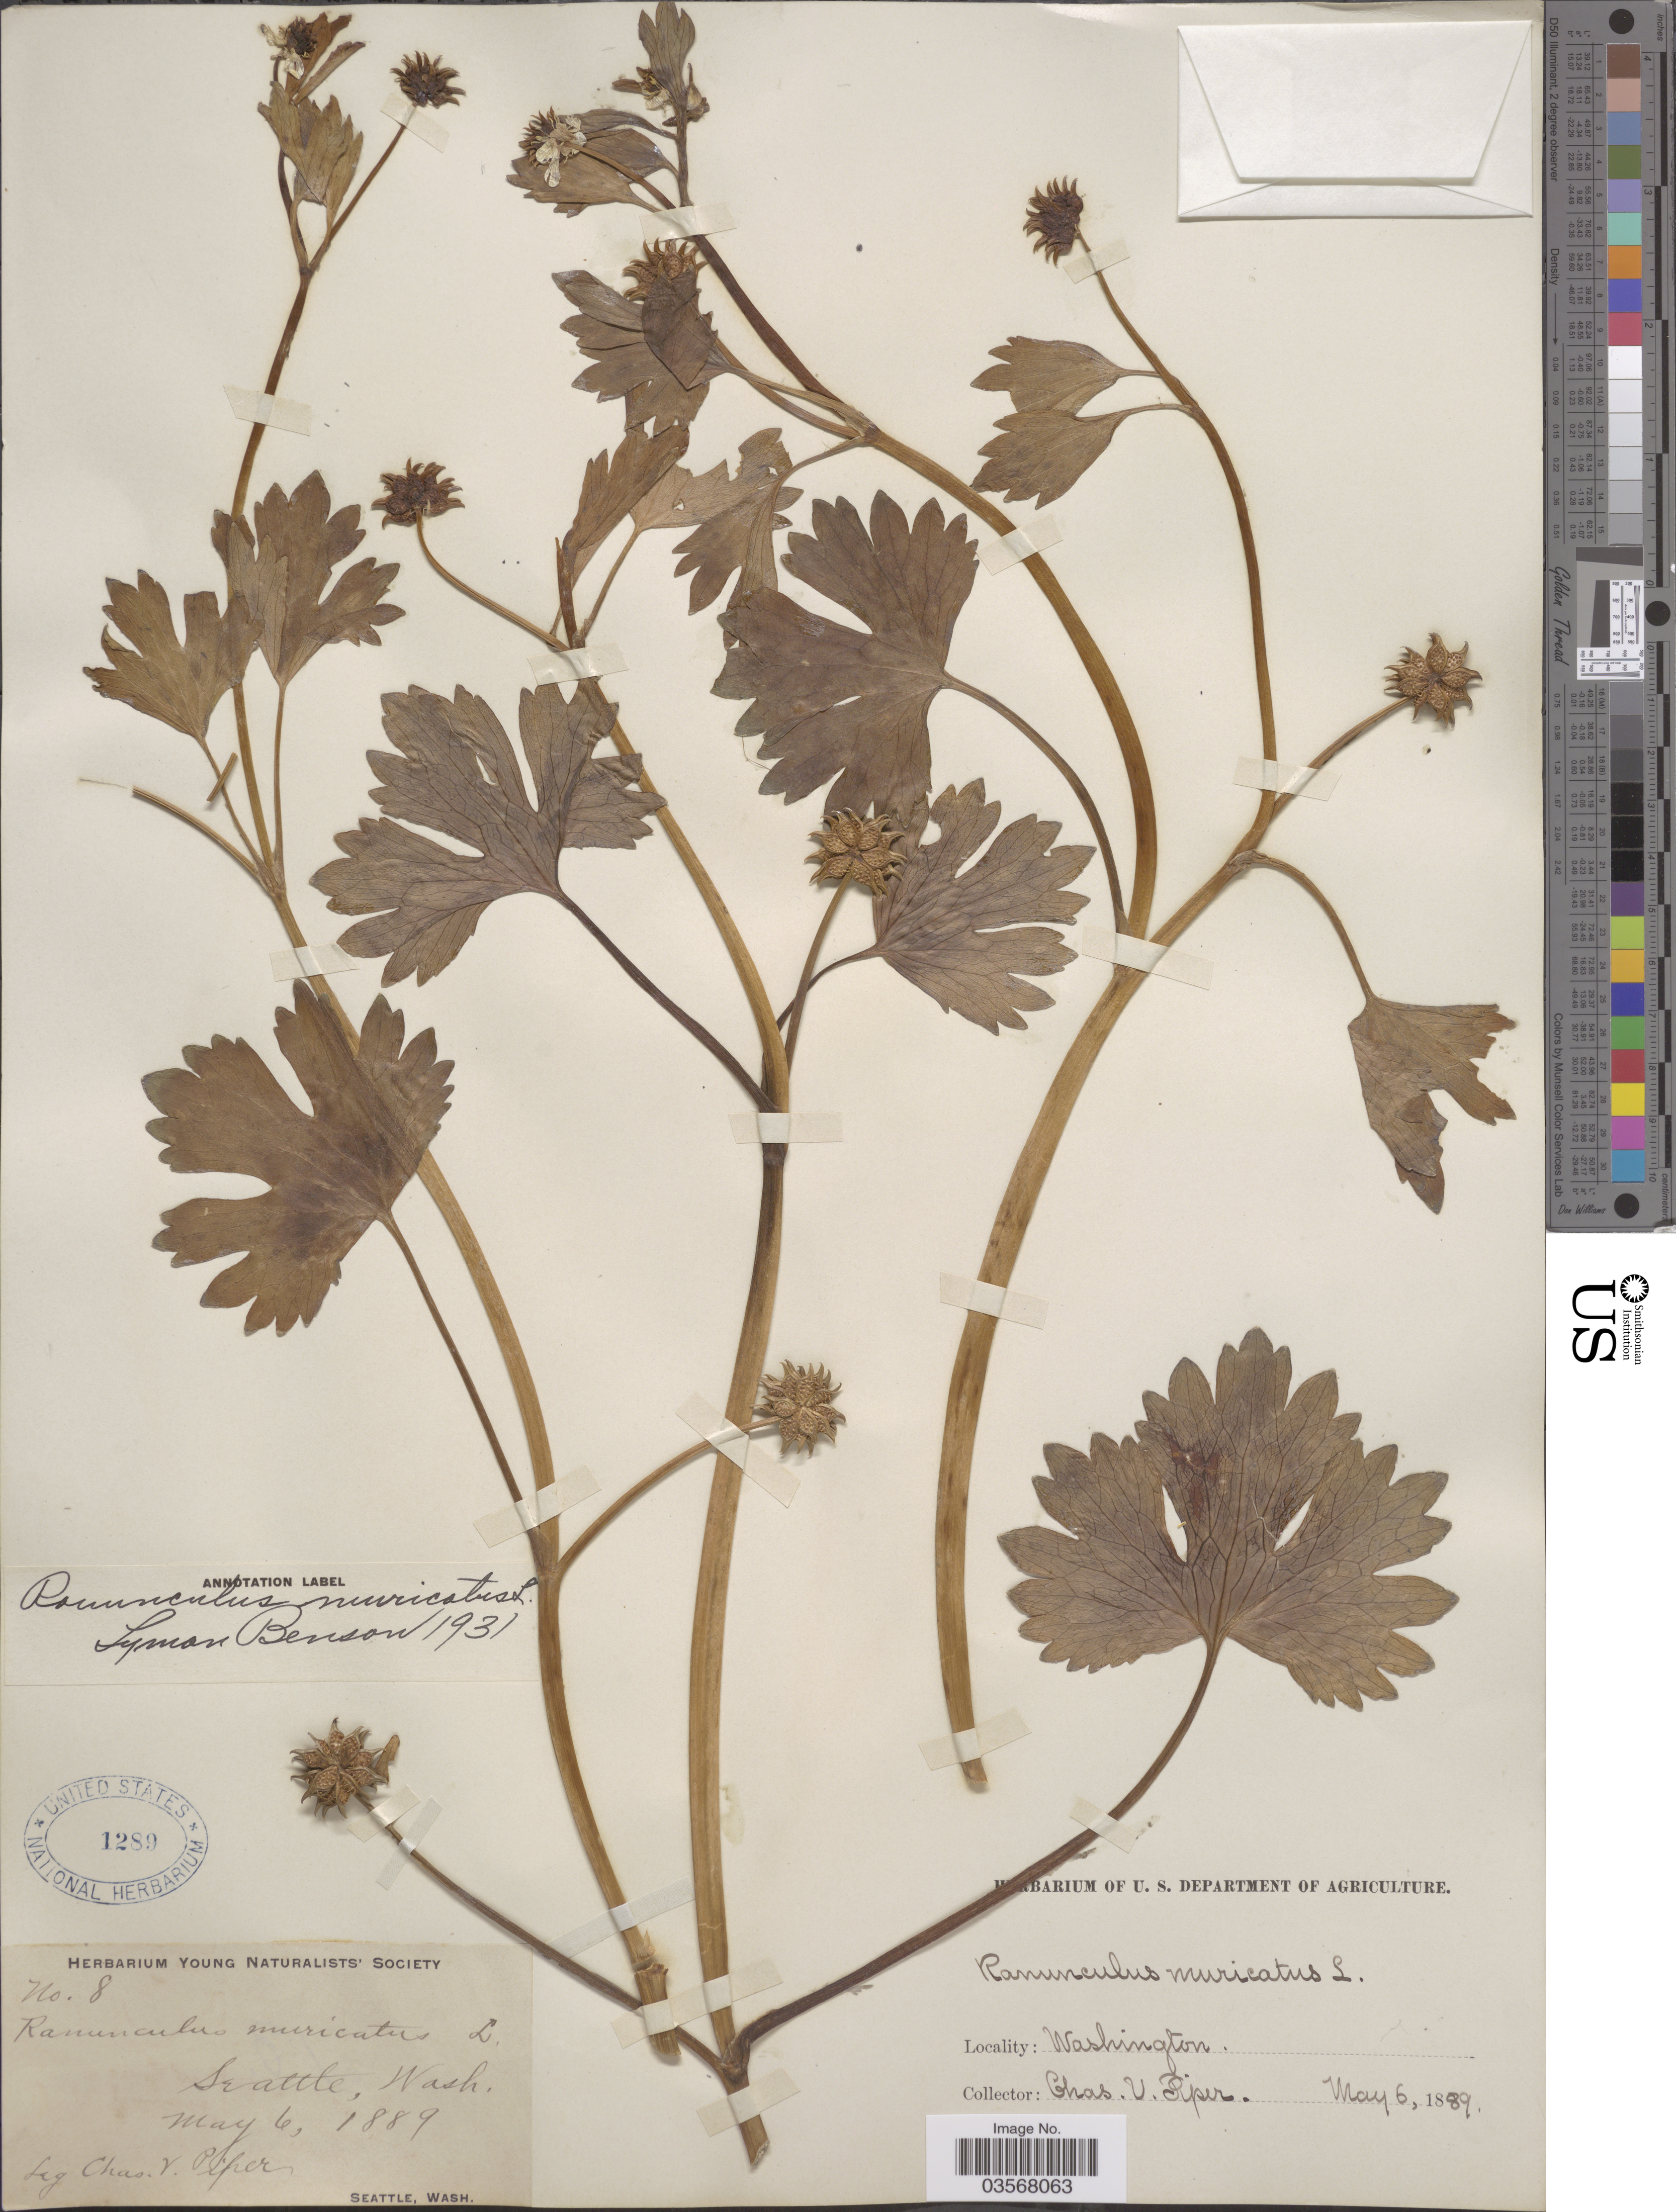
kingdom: Plantae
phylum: Tracheophyta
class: Magnoliopsida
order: Ranunculales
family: Ranunculaceae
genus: Ranunculus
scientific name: Ranunculus muricatus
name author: L.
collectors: C. V. Piper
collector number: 8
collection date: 1889-05-06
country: United States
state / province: Washington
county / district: King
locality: Seattle.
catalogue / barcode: US 1289